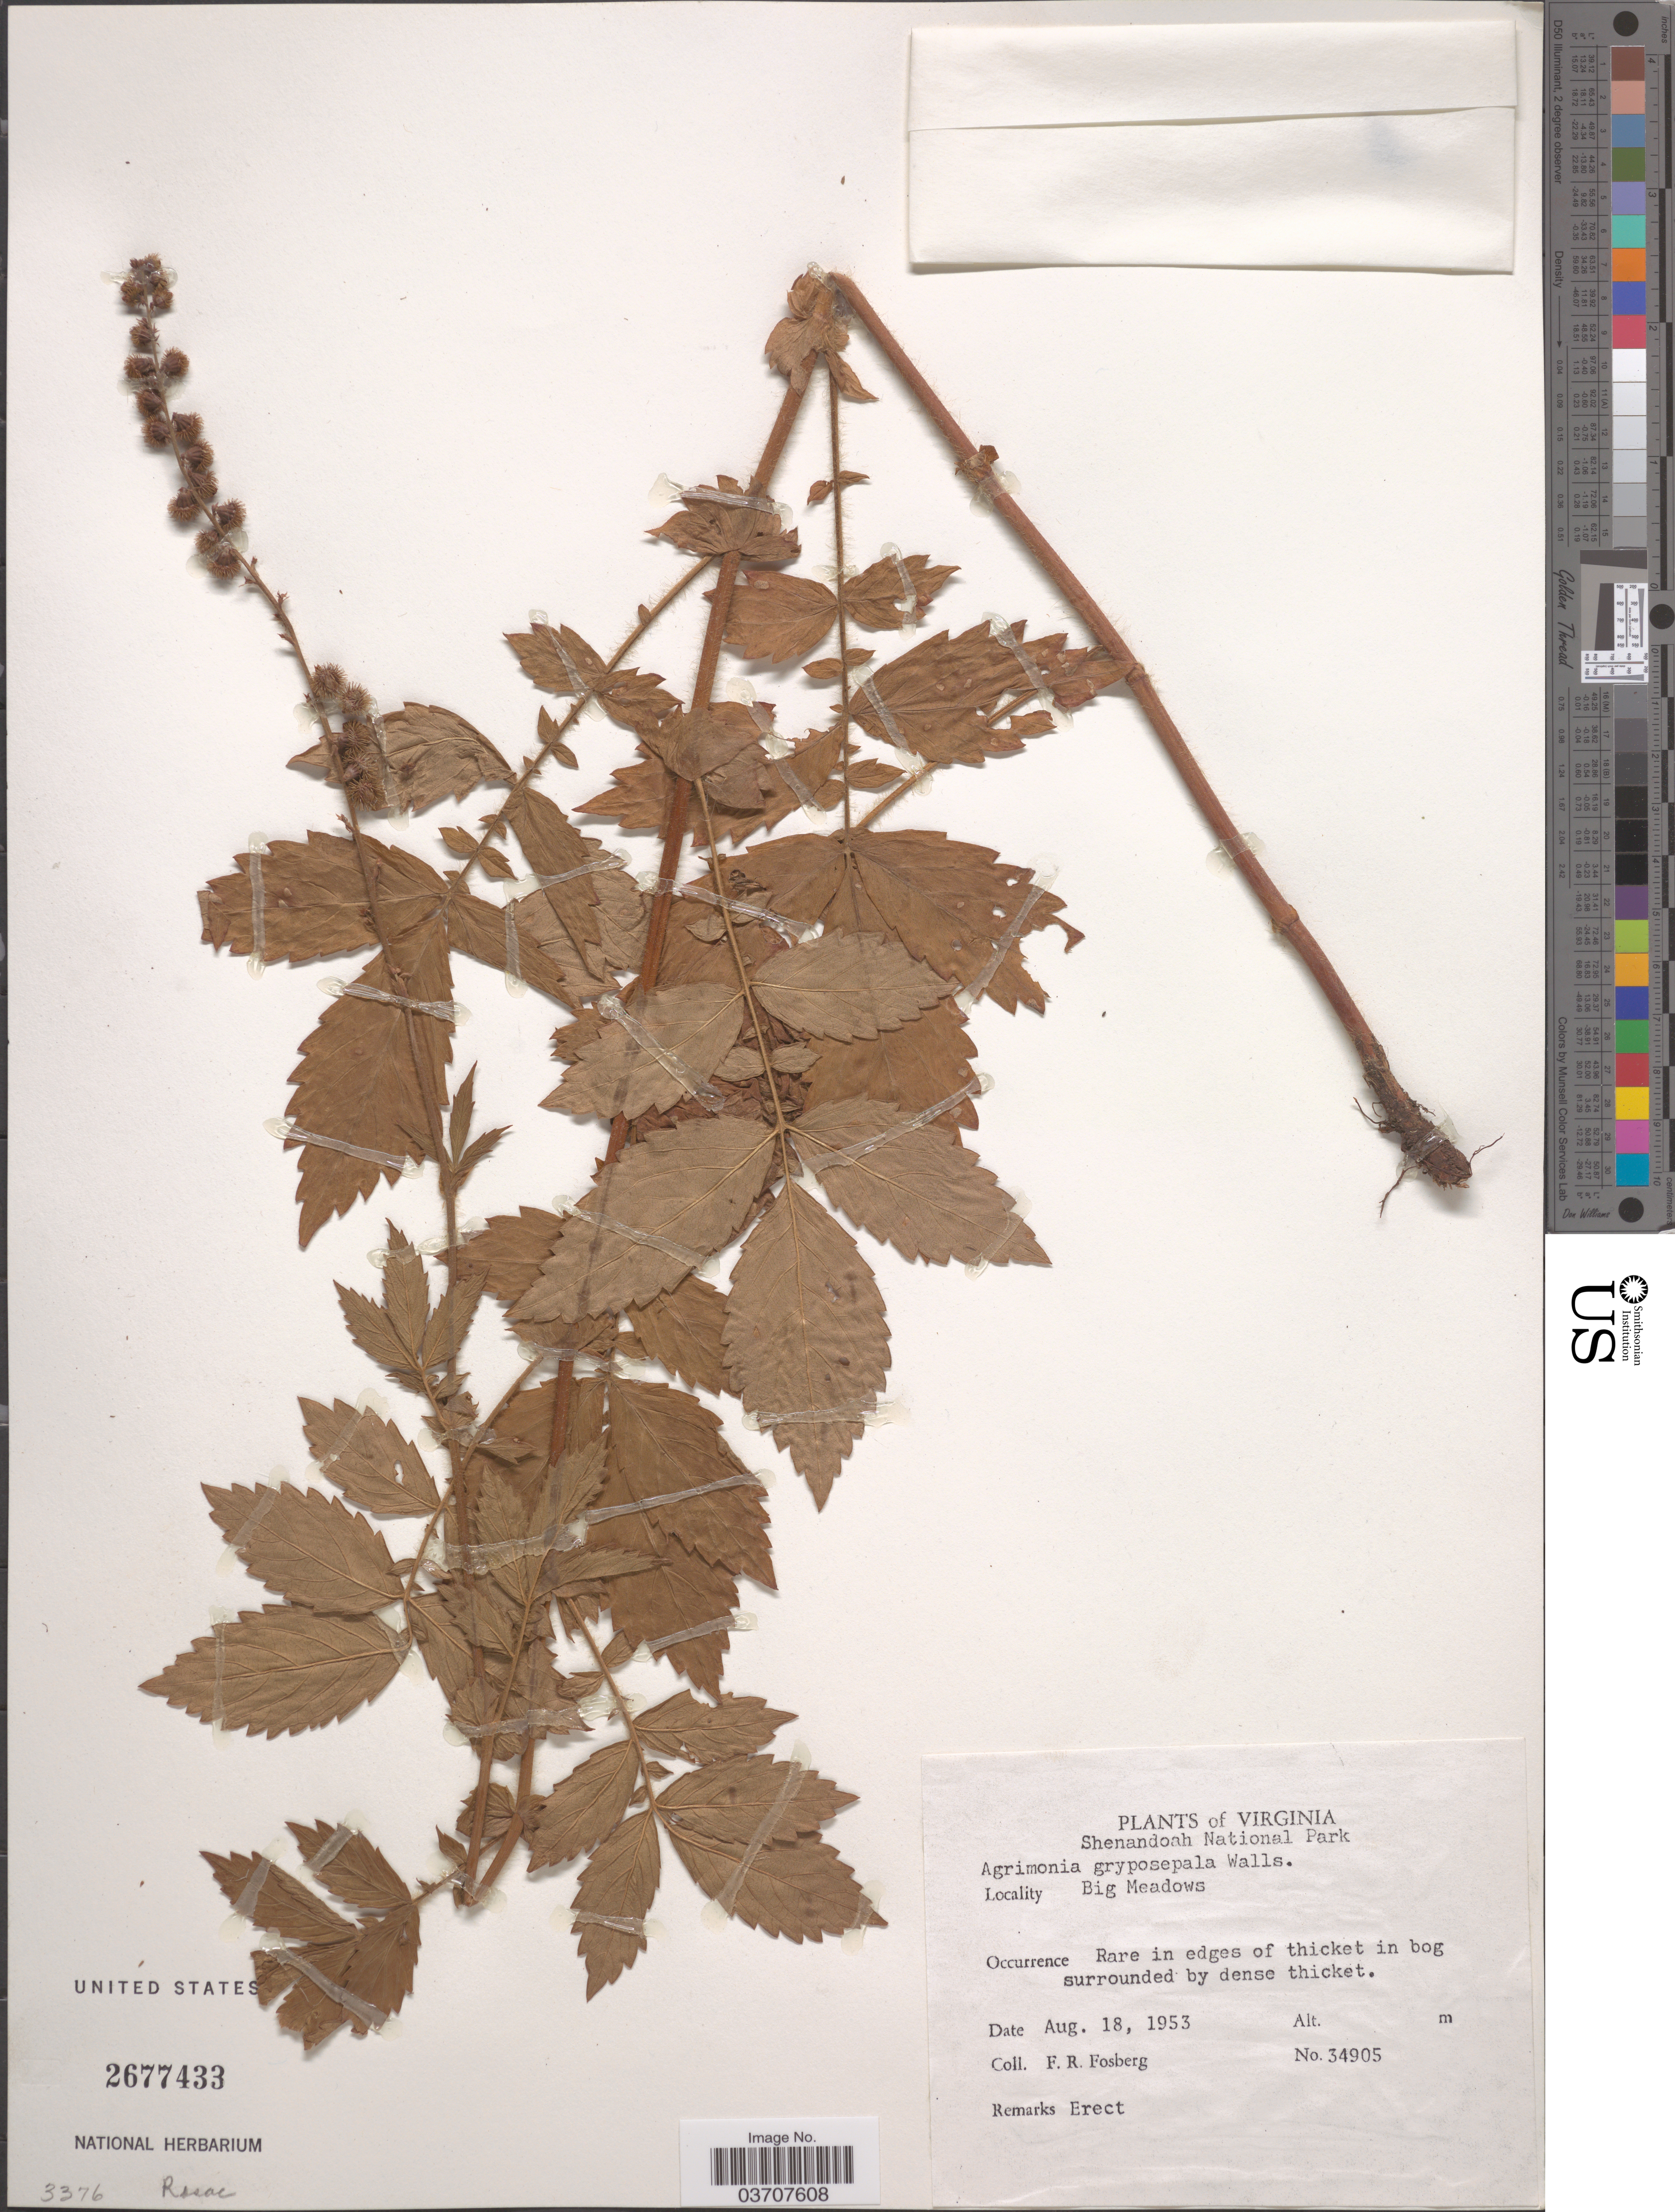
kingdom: Plantae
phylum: Tracheophyta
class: Magnoliopsida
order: Rosales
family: Rosaceae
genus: Agrimonia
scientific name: Agrimonia gryposepala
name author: Wallr.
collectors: F. R. Fosberg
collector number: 34905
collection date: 1953-08-18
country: United States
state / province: Virginia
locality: Shenandoah National Park. Big Meadows.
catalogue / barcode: US 2677433